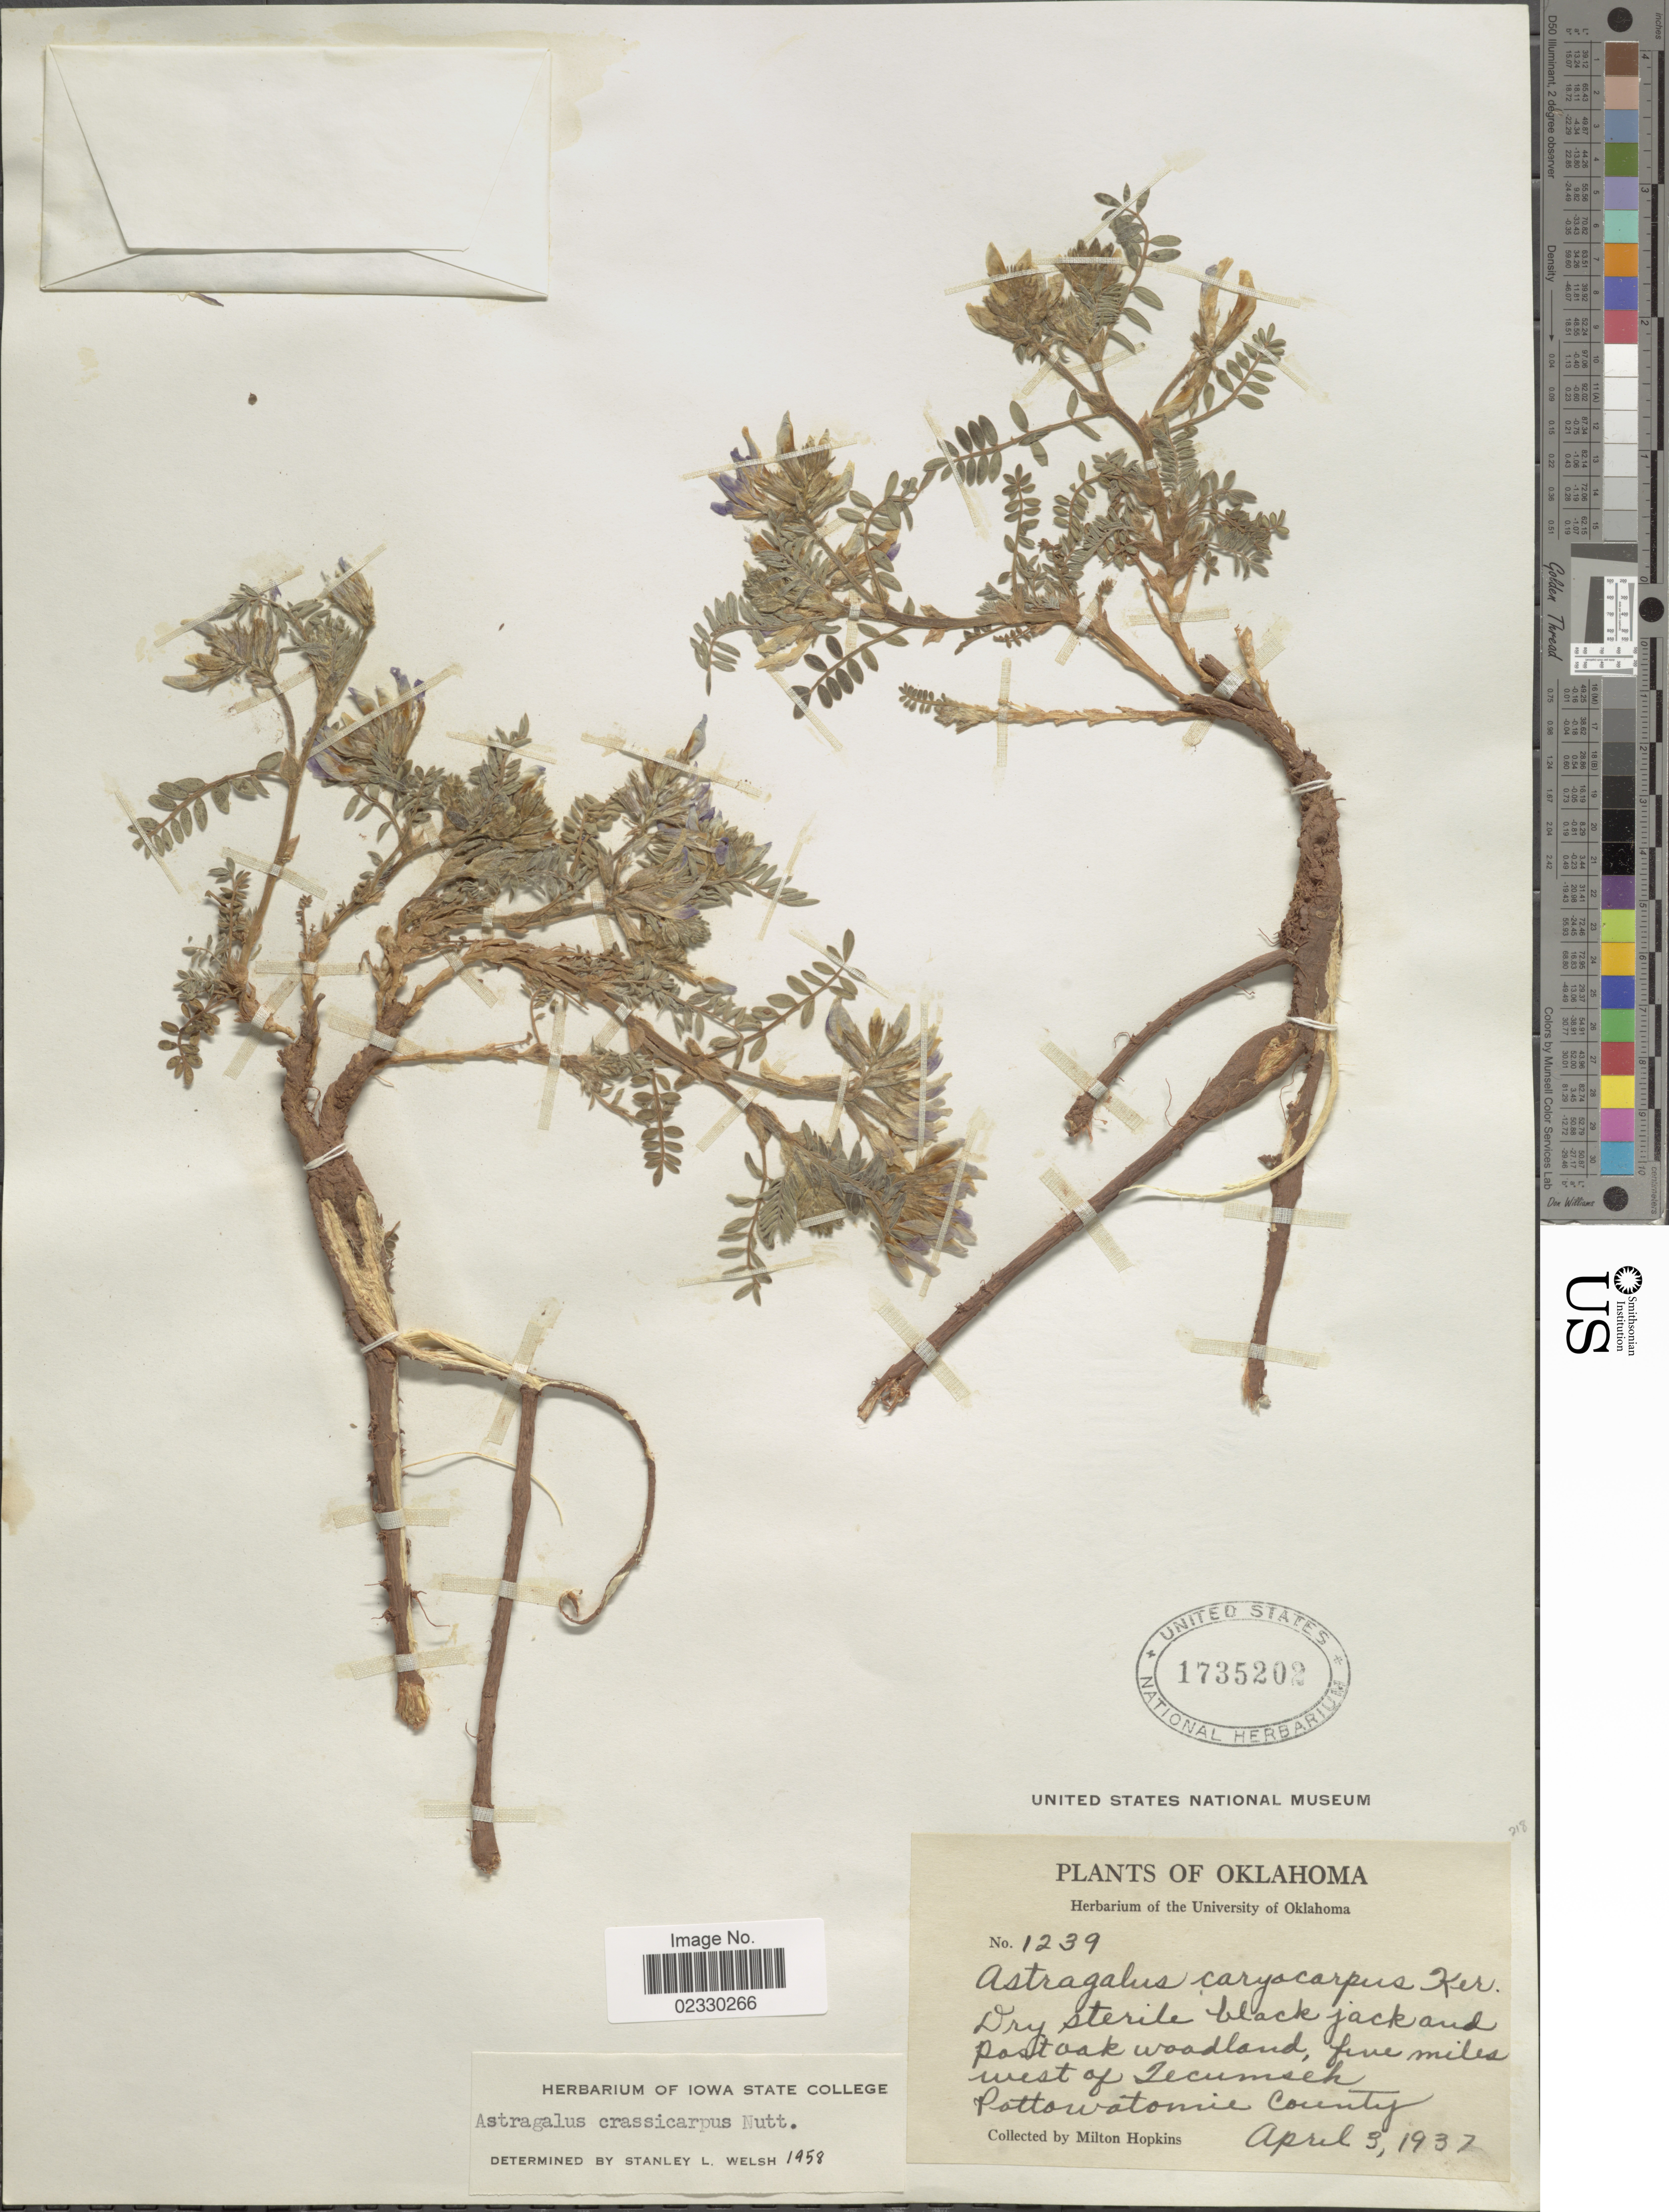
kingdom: Plantae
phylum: Tracheophyta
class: Magnoliopsida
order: Fabales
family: Fabaceae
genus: Astragalus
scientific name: Astragalus crassicarpus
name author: Nutt.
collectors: M. Hopkins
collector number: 1239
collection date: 1937-04-03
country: United States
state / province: Oklahoma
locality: Dry sterile black jack and past oak woadland, five miles west of Tecumseh, Pottowatomie County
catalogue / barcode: US 1735202